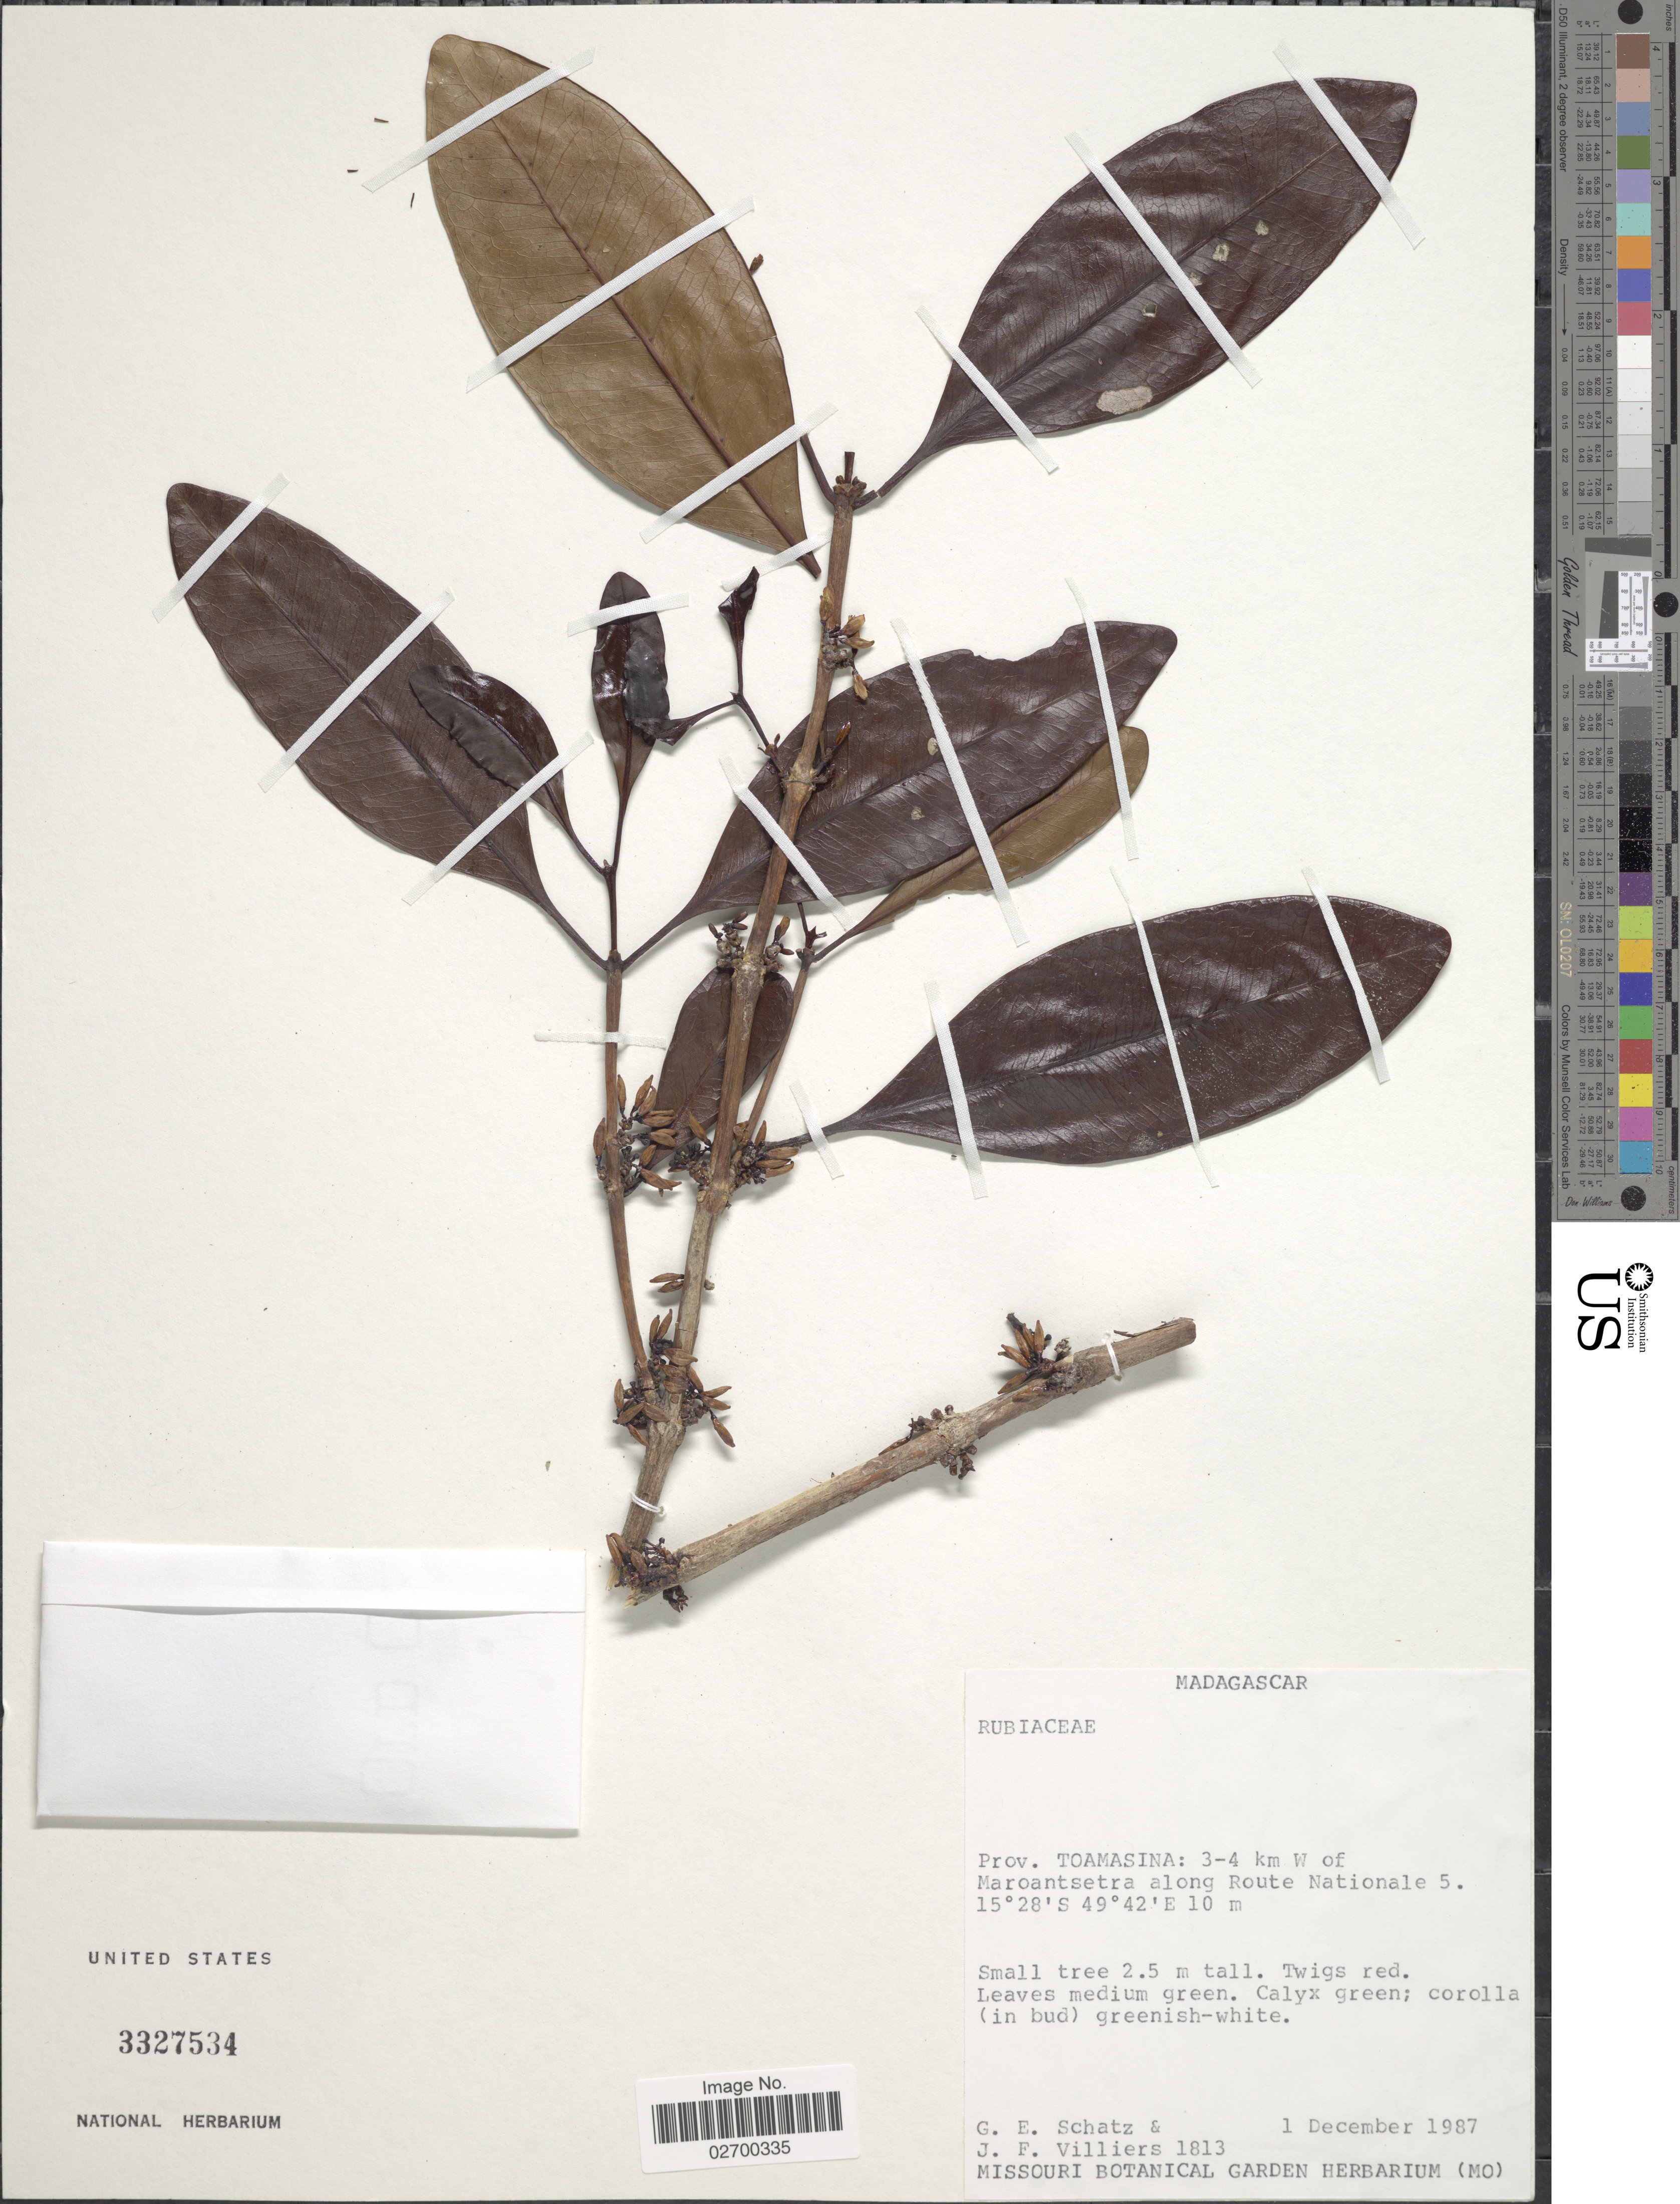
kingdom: Plantae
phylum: Tracheophyta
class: Magnoliopsida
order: Gentianales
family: Rubiaceae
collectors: G. Schatz & J. Villiers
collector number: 1813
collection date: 1987-12-01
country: Madagascar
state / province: Analanjirofo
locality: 3-4 km W of Maroantsetra along Route Nationale 5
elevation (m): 10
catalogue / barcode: US 3327534